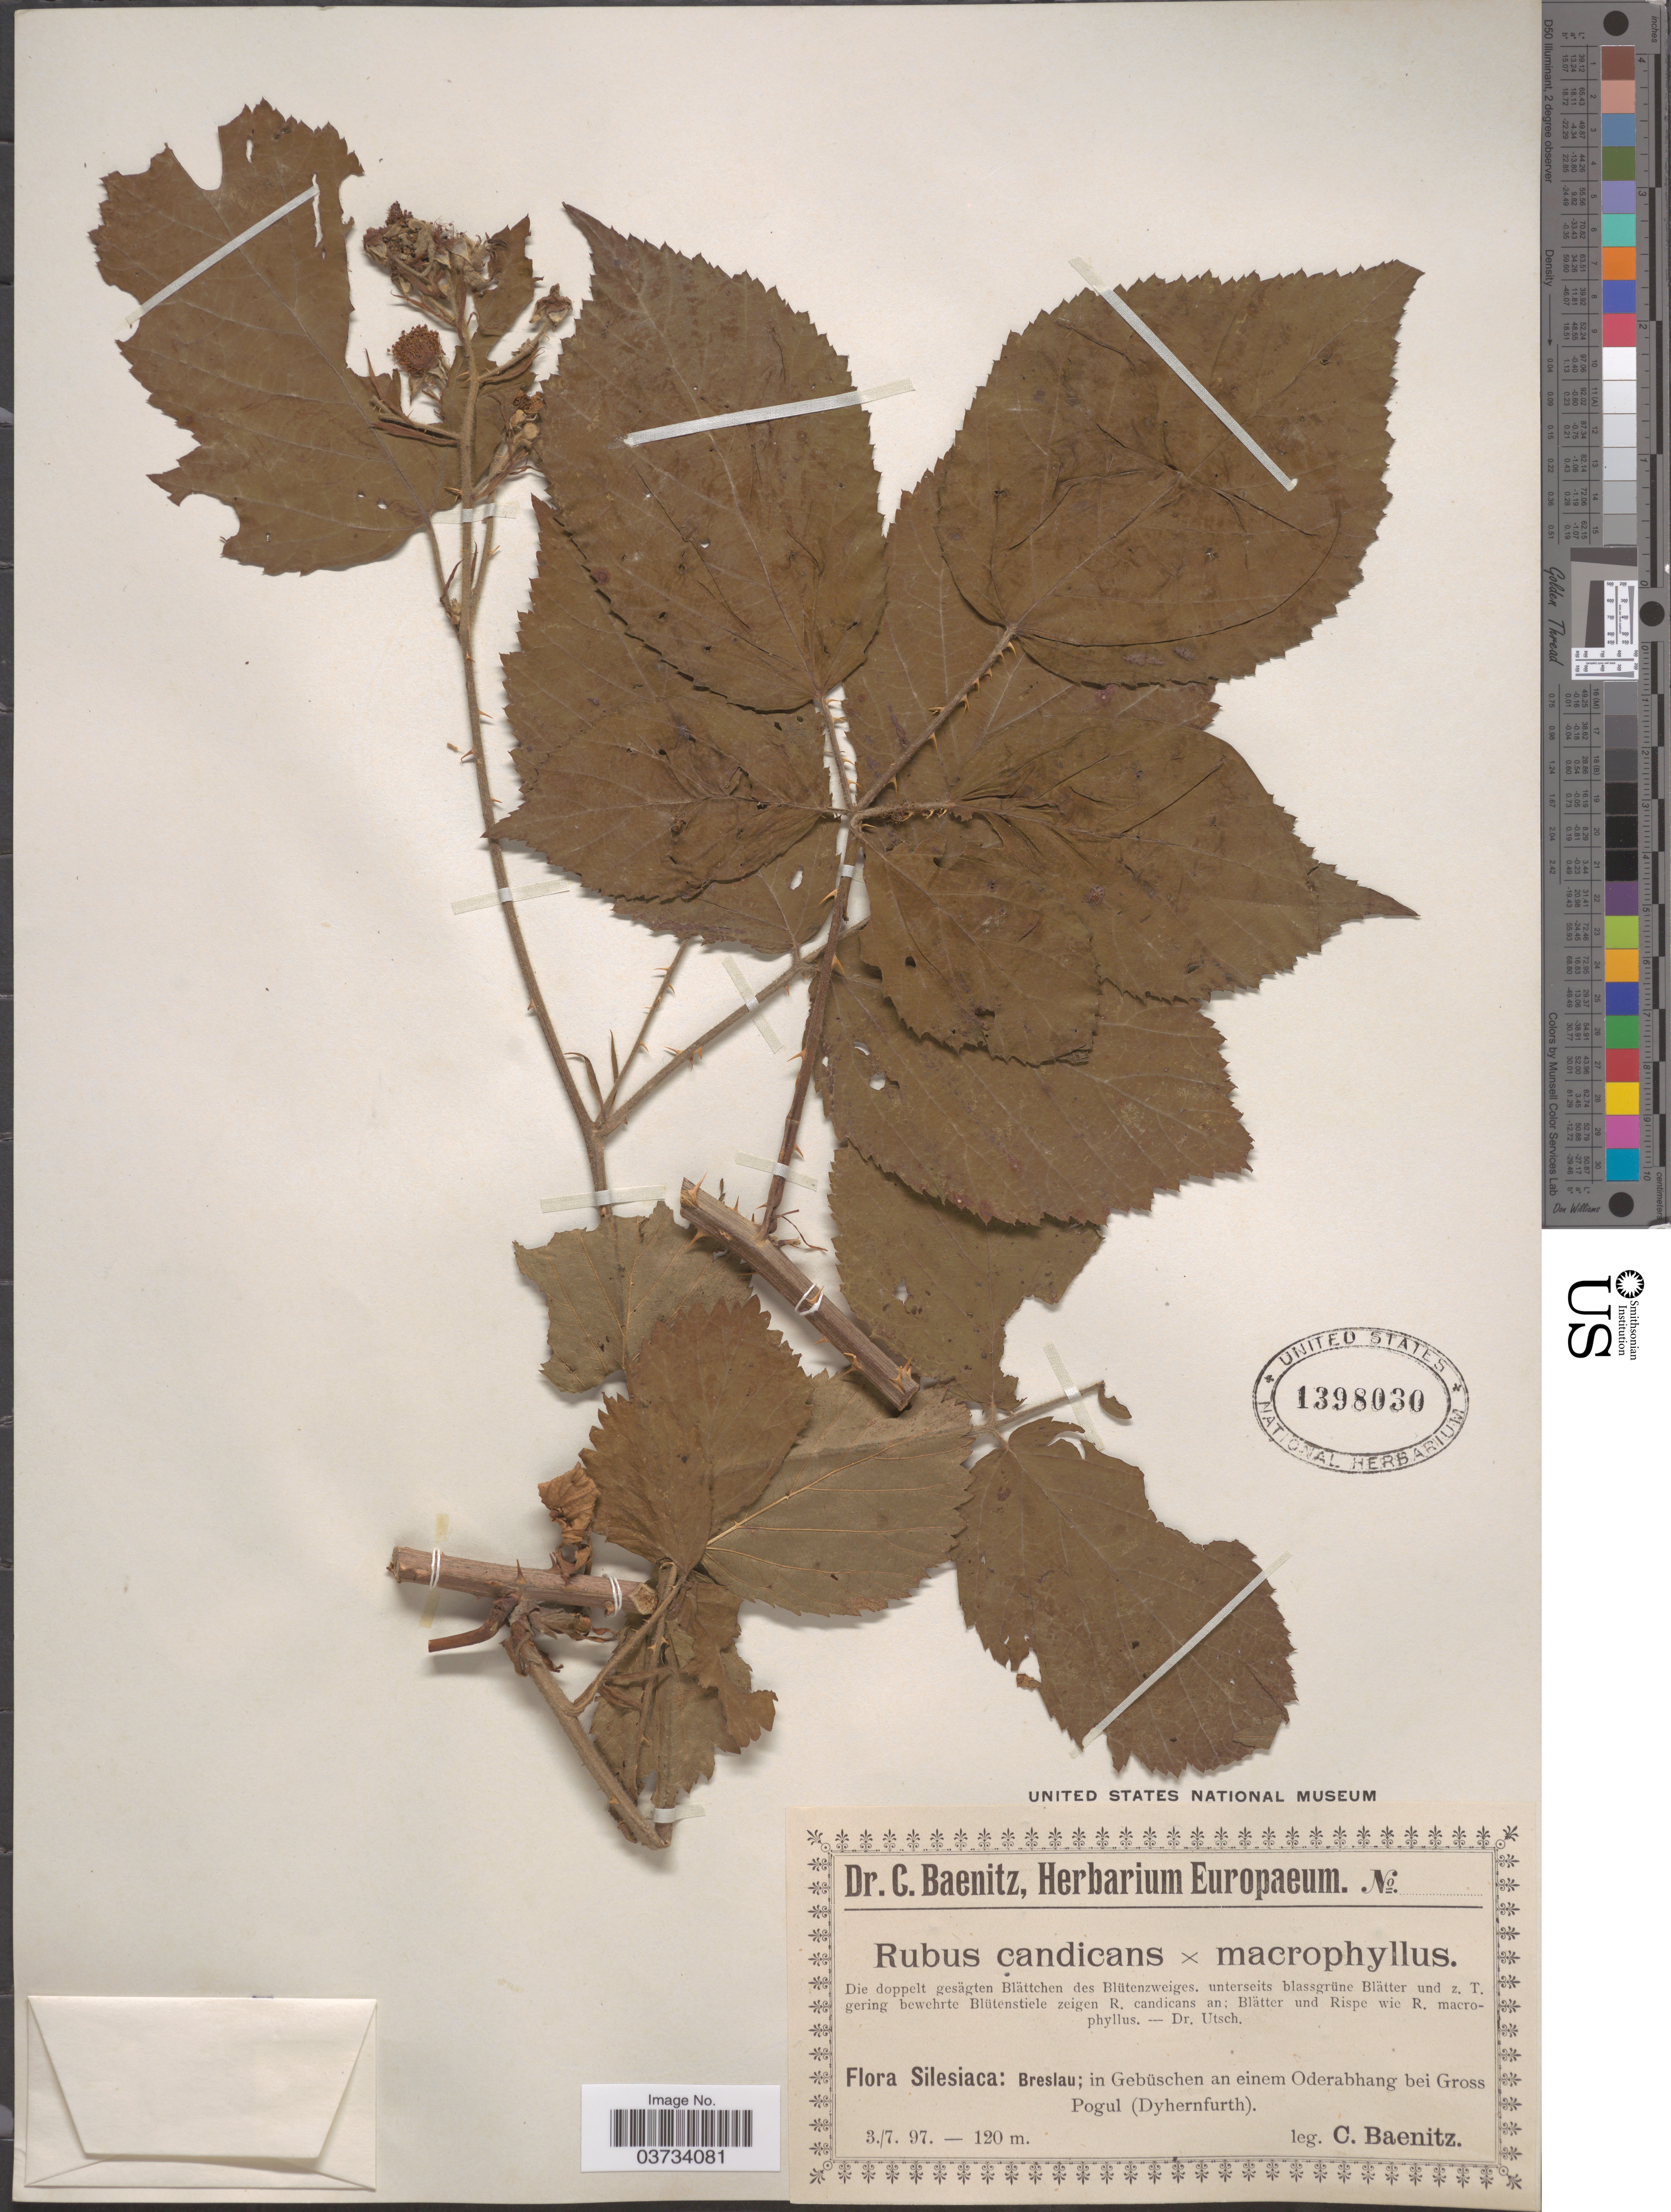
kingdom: Plantae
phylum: Tracheophyta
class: Magnoliopsida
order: Rosales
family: Rosaceae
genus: Rubus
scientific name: Rubus candicans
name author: Weihe ex Rchb.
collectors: C. G. Baenitz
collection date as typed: Transcribed d/m/y: 3/7/97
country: Poland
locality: Silesiaca: Breslau; in Gebüschen an einem Oderabhang bei Gross Pogul (Dyhernfurth).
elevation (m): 120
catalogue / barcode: US 1398030